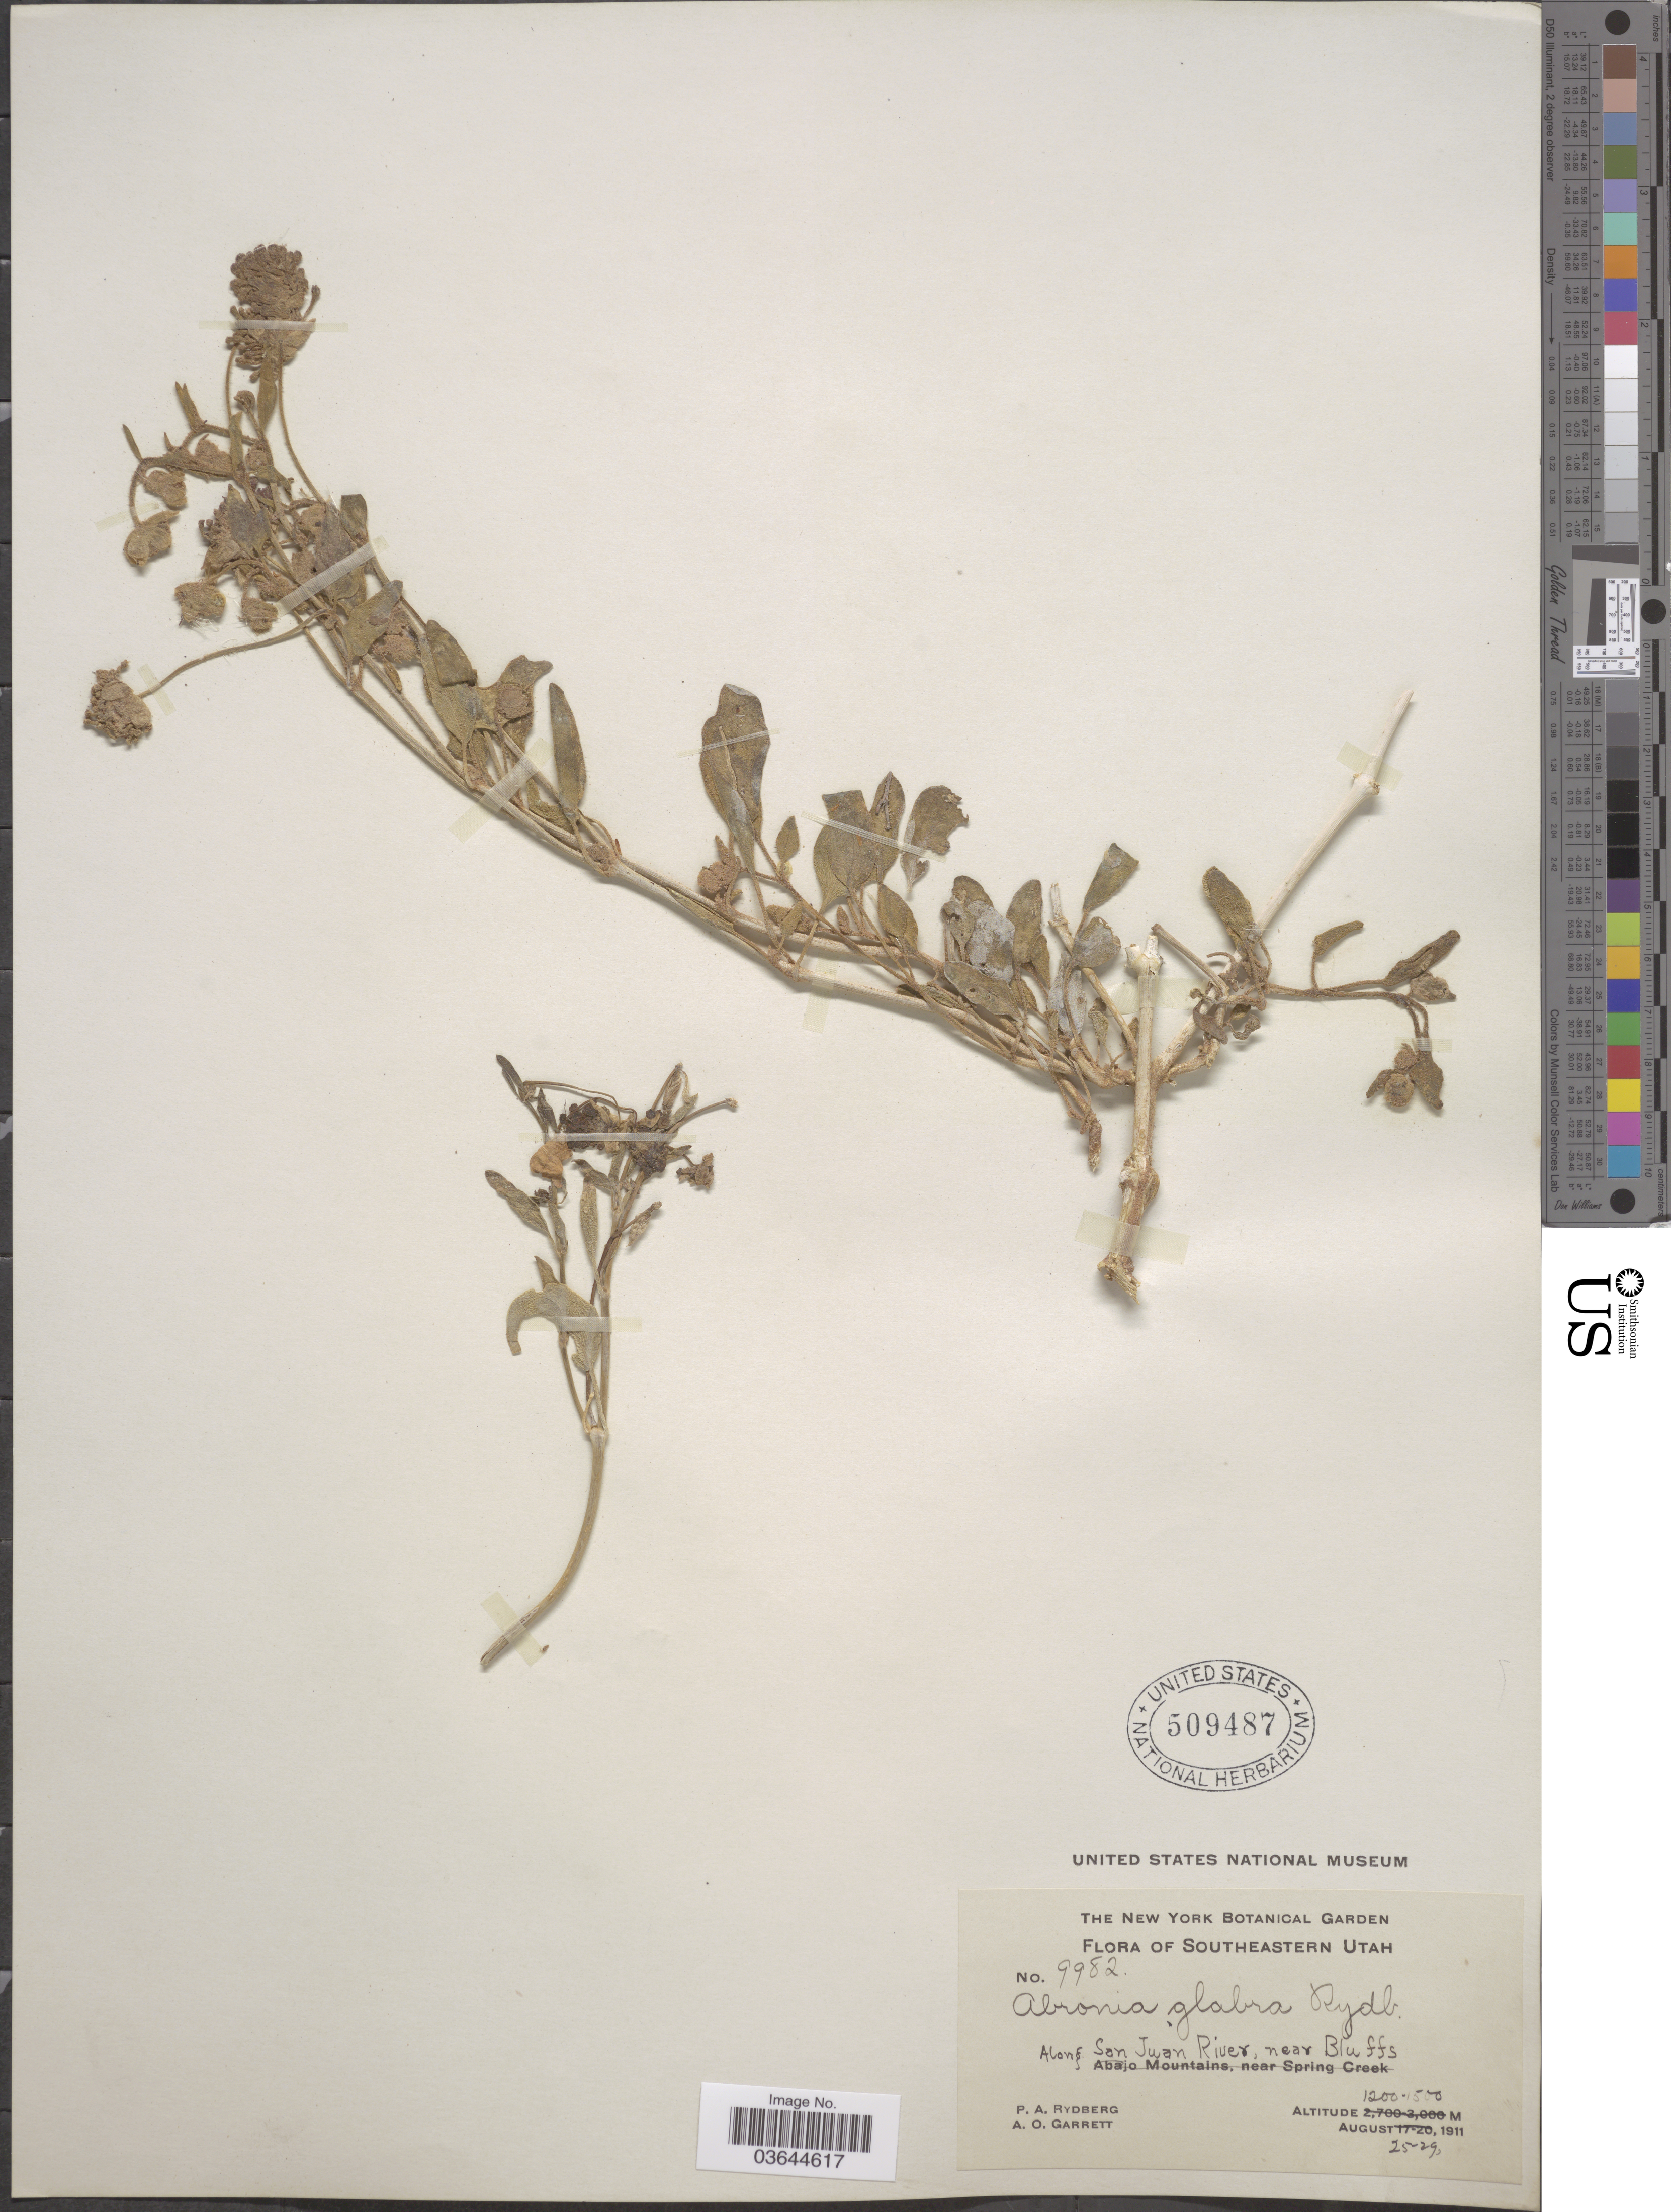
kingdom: Plantae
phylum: Tracheophyta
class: Magnoliopsida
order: Caryophyllales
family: Nyctaginaceae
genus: Abronia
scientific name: Abronia elliptica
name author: A. Nelson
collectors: P. A. Rydberg & A. O. Garrett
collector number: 9982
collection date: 1911-08-25/1911-08-29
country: United States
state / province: Utah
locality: Southeastern Utah. Along San Juan River, near Bluffs.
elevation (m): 1200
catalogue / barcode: US 509487